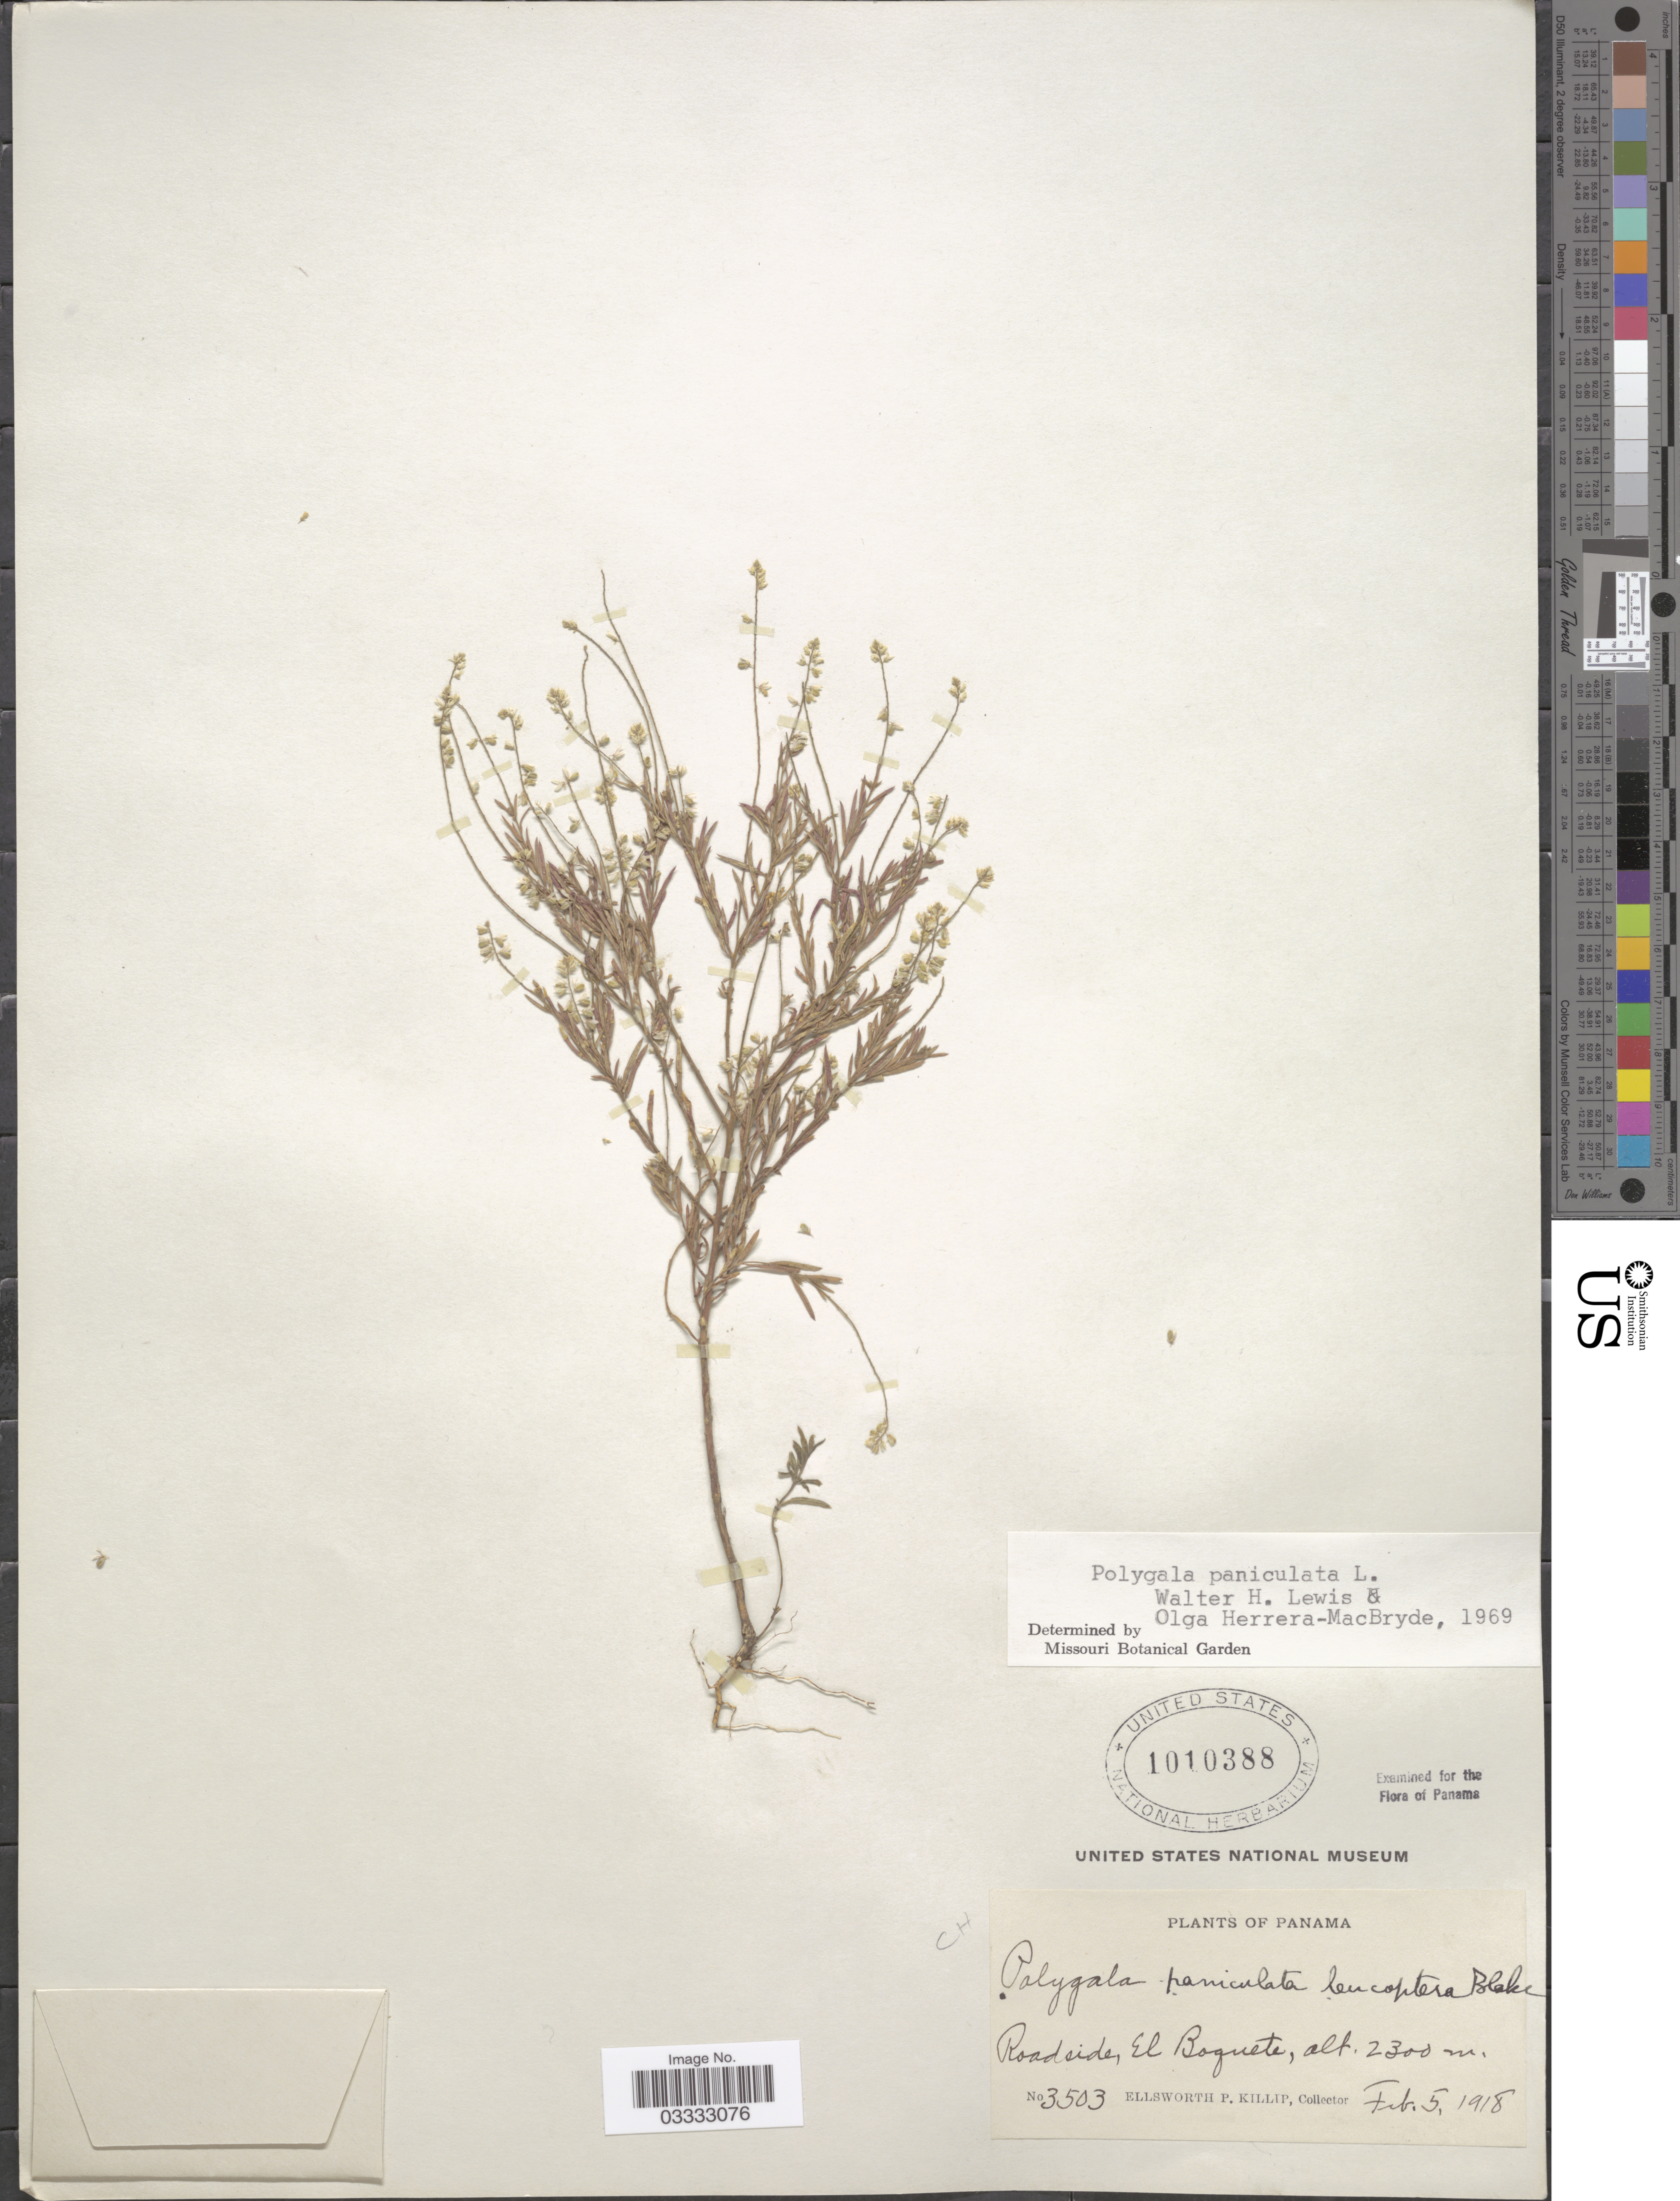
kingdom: Plantae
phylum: Tracheophyta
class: Magnoliopsida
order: Fabales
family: Polygalaceae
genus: Polygala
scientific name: Polygala paniculata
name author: L.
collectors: E. P. Killip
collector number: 3503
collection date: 1918-02-05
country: Panama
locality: Roadside, El Boquete.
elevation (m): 2300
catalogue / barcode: US 1010388